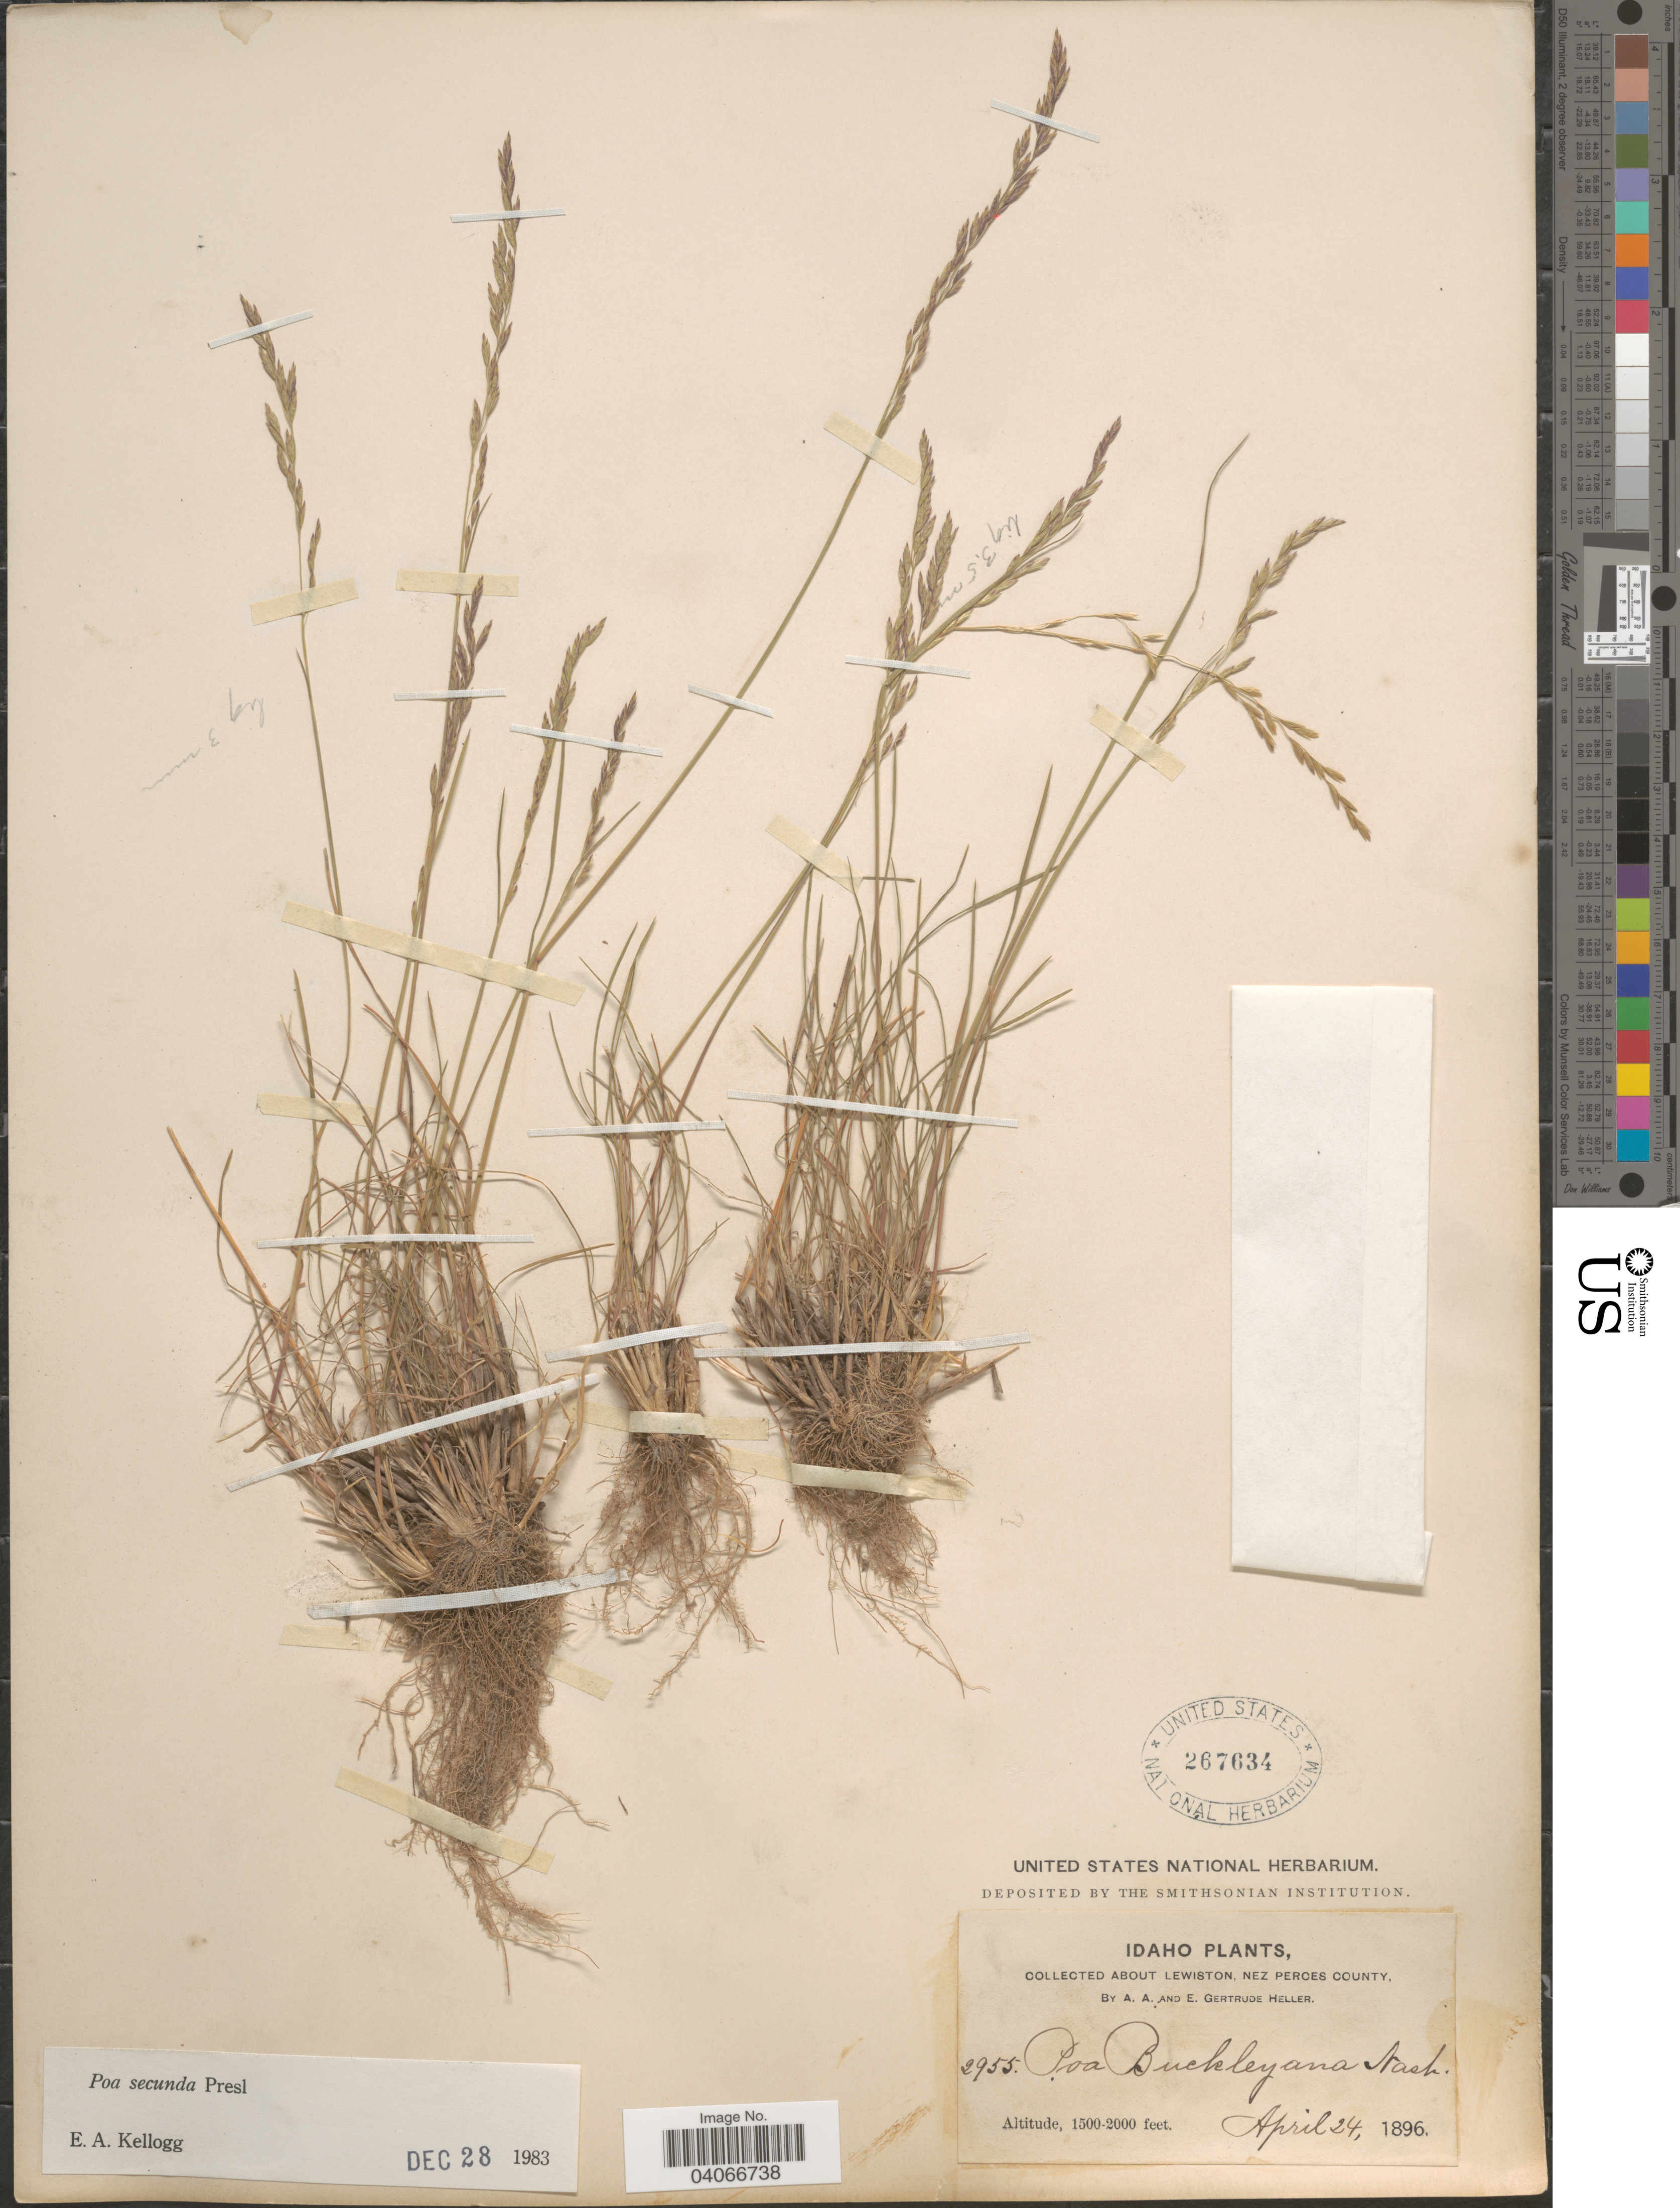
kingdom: Plantae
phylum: Tracheophyta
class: Liliopsida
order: Poales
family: Poaceae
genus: Poa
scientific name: Poa secunda subsp. secunda var. scabrella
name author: (Thurb.) Soreng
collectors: A. A. Heller & E. G. Heller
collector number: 2955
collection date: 1896-04-24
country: United States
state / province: Idaho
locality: About Lewiston, Nez Perces County.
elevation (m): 457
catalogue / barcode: US 267634